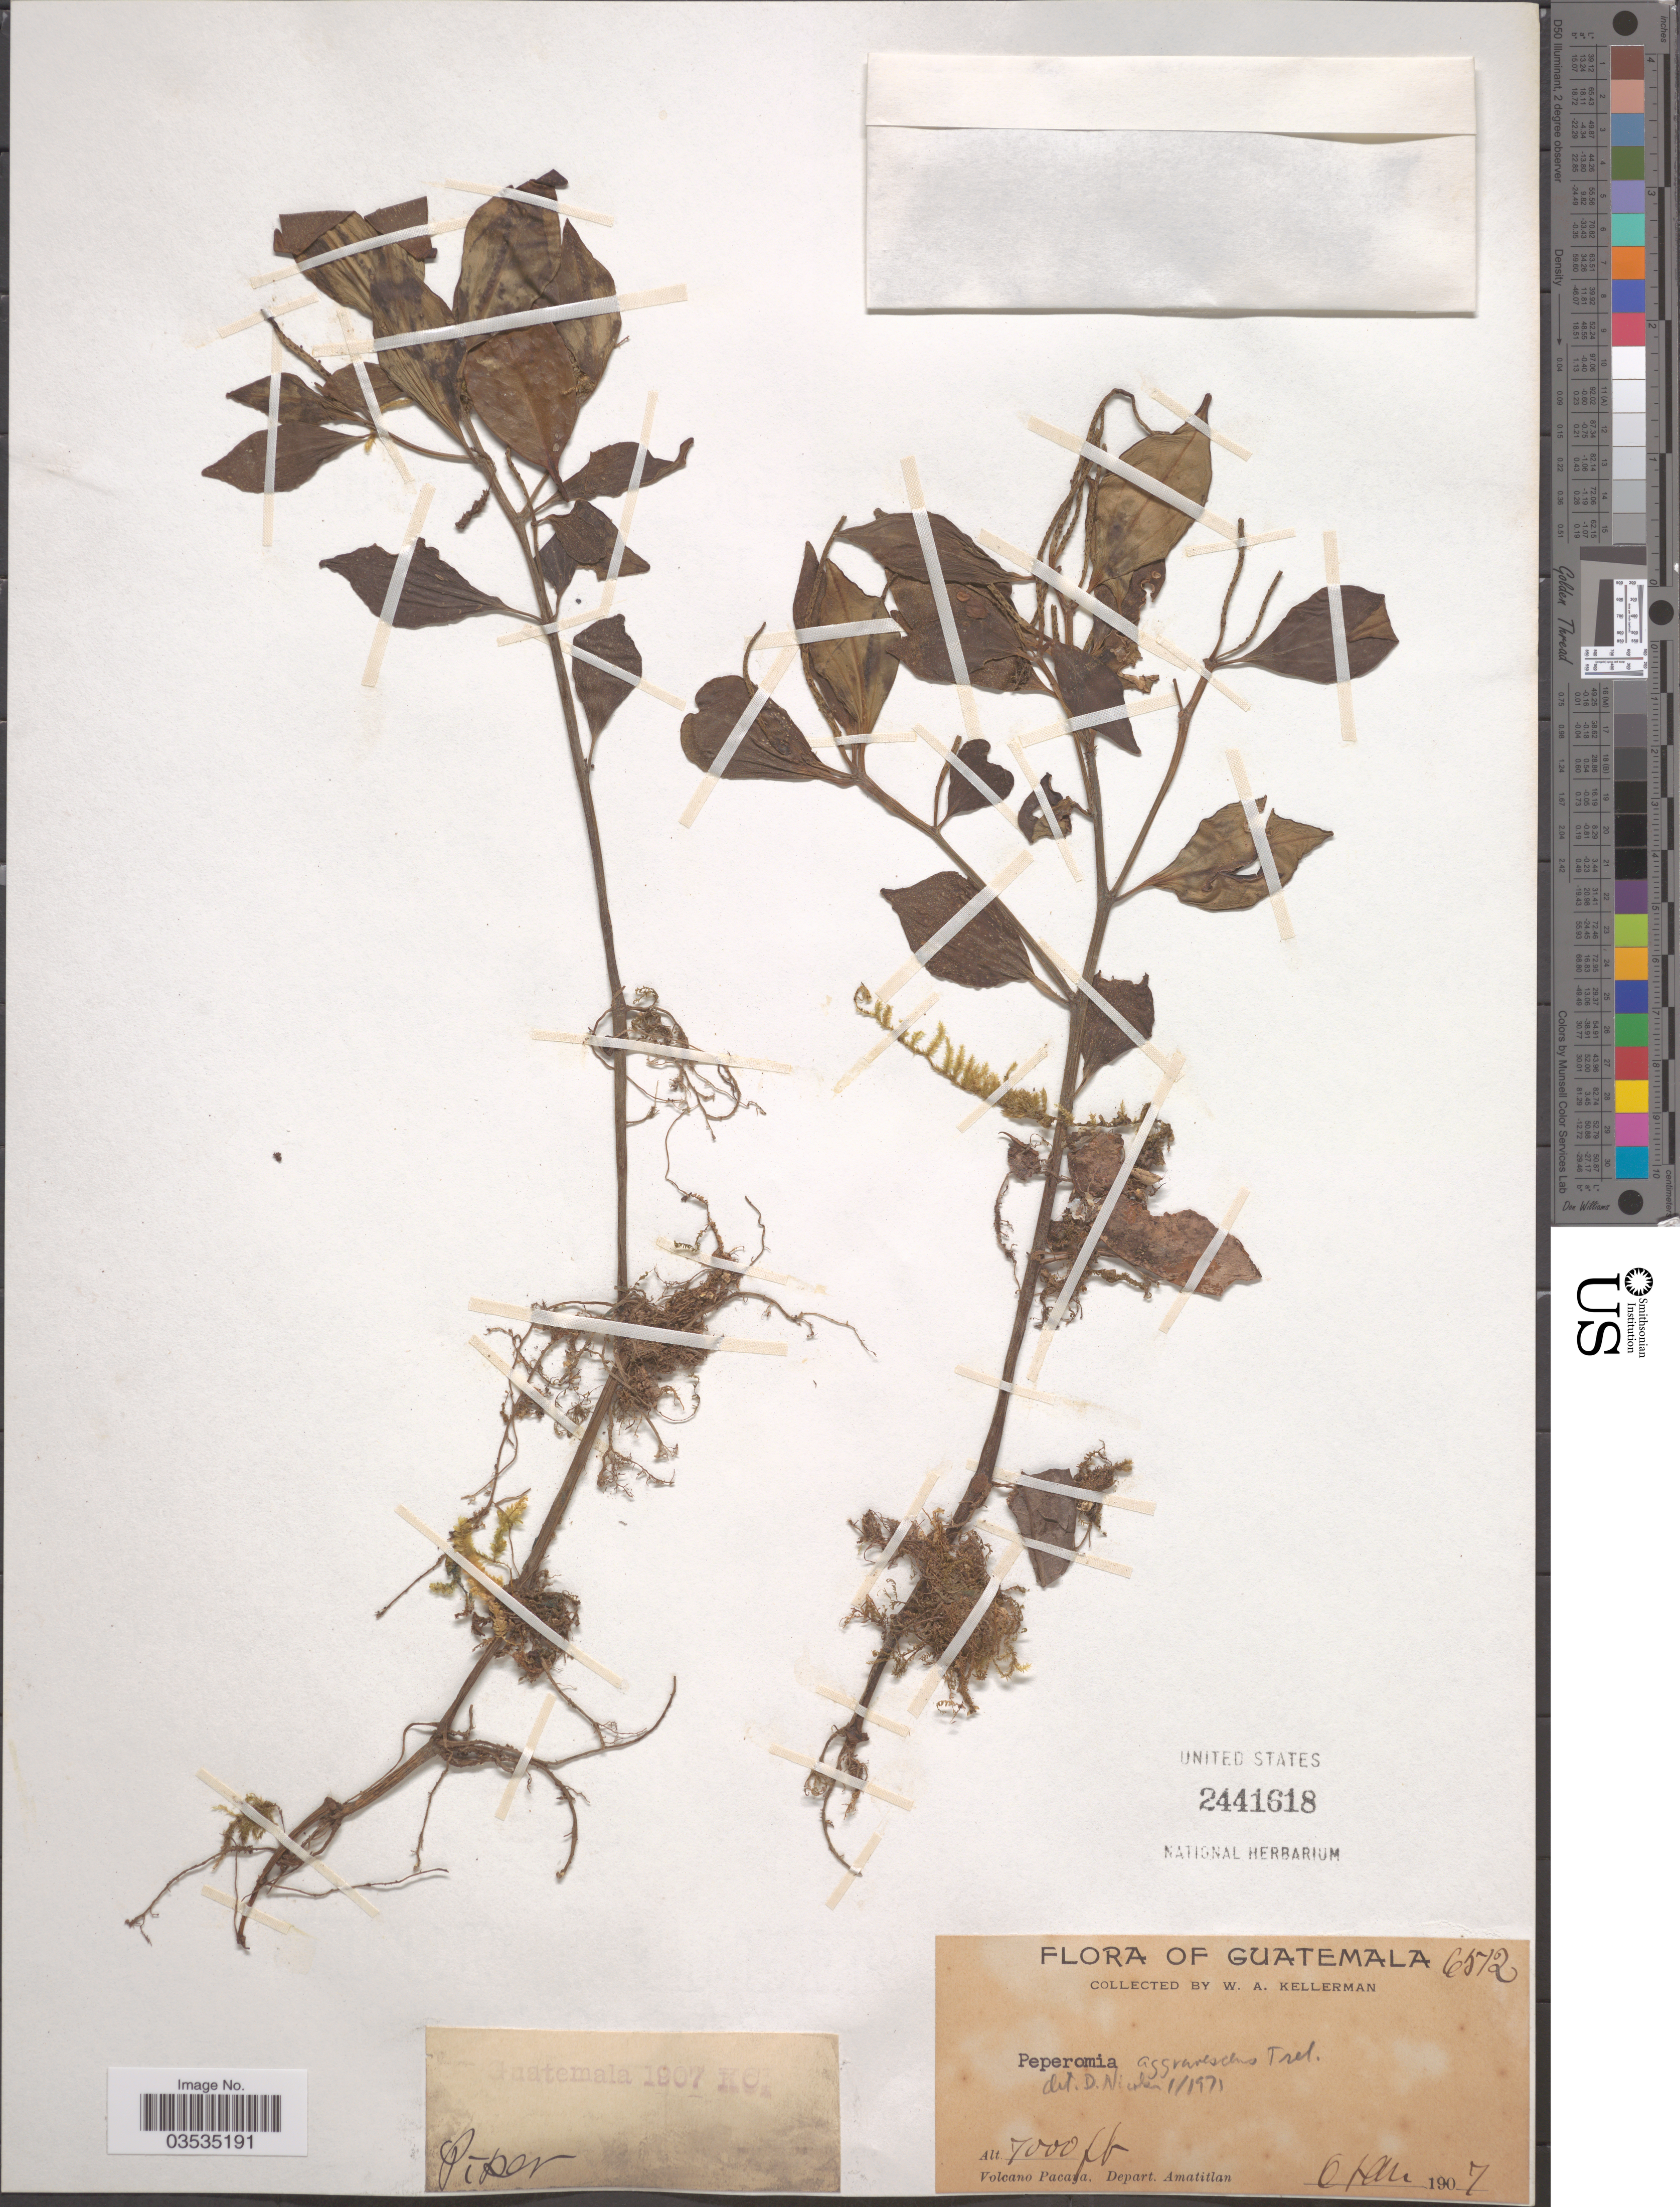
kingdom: Plantae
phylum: Tracheophyta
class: Magnoliopsida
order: Piperales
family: Piperaceae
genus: Peperomia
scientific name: Peperomia aggravescens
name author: Trel. in Yunck.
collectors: W. Kellerman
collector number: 6512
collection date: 1907-01-06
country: Guatemala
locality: Volcano Pacaya, Depart. Amatitlan.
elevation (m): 2134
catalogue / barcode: US 2441618